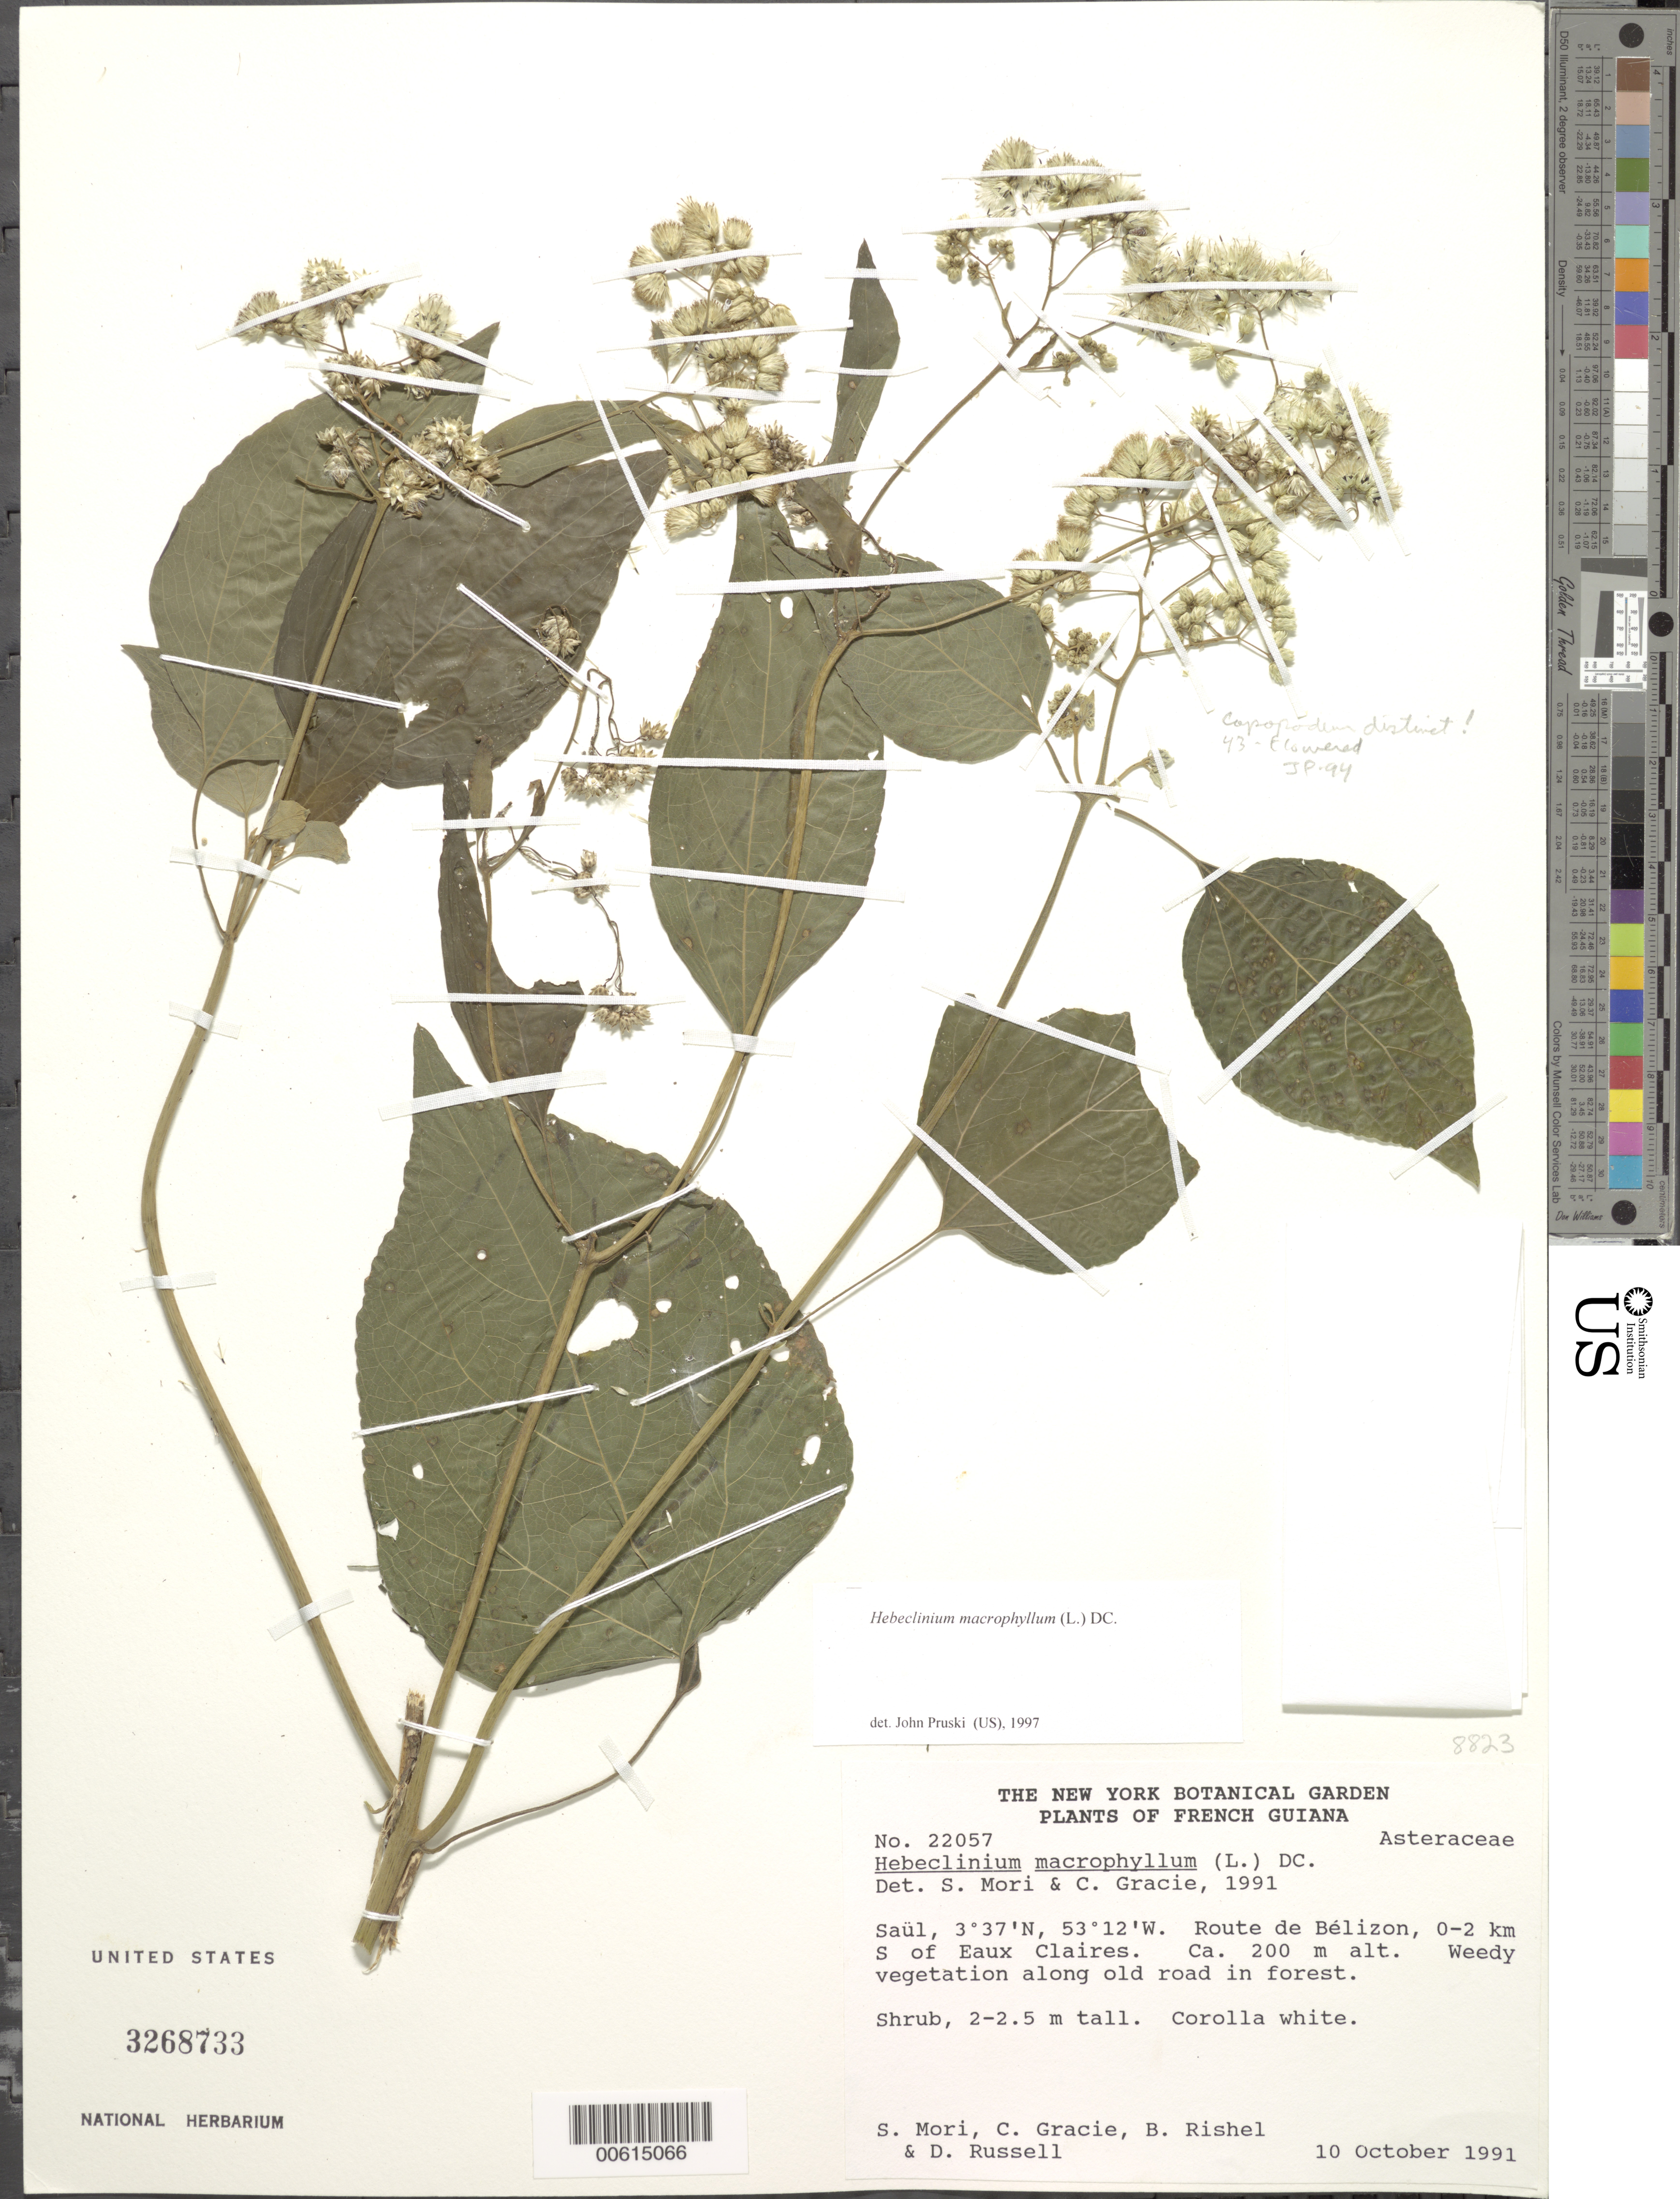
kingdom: Plantae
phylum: Tracheophyta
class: Magnoliopsida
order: Asterales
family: Asteraceae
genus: Hebeclinium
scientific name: Hebeclinium macrophyllum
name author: (L.) DC.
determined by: Pruski, J. F.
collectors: S. Mori, C. A. Gracie, J. Lazzaroni, B. Rishel, D. Russell & F. Wright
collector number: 22057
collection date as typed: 10-Oct-91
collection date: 1991-10-10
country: French Guiana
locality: Saül, Route de Bélizon, 0-2 km south of Eaux Claires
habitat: Weedy vegetation along old road in forest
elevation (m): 200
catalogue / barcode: US 3268733